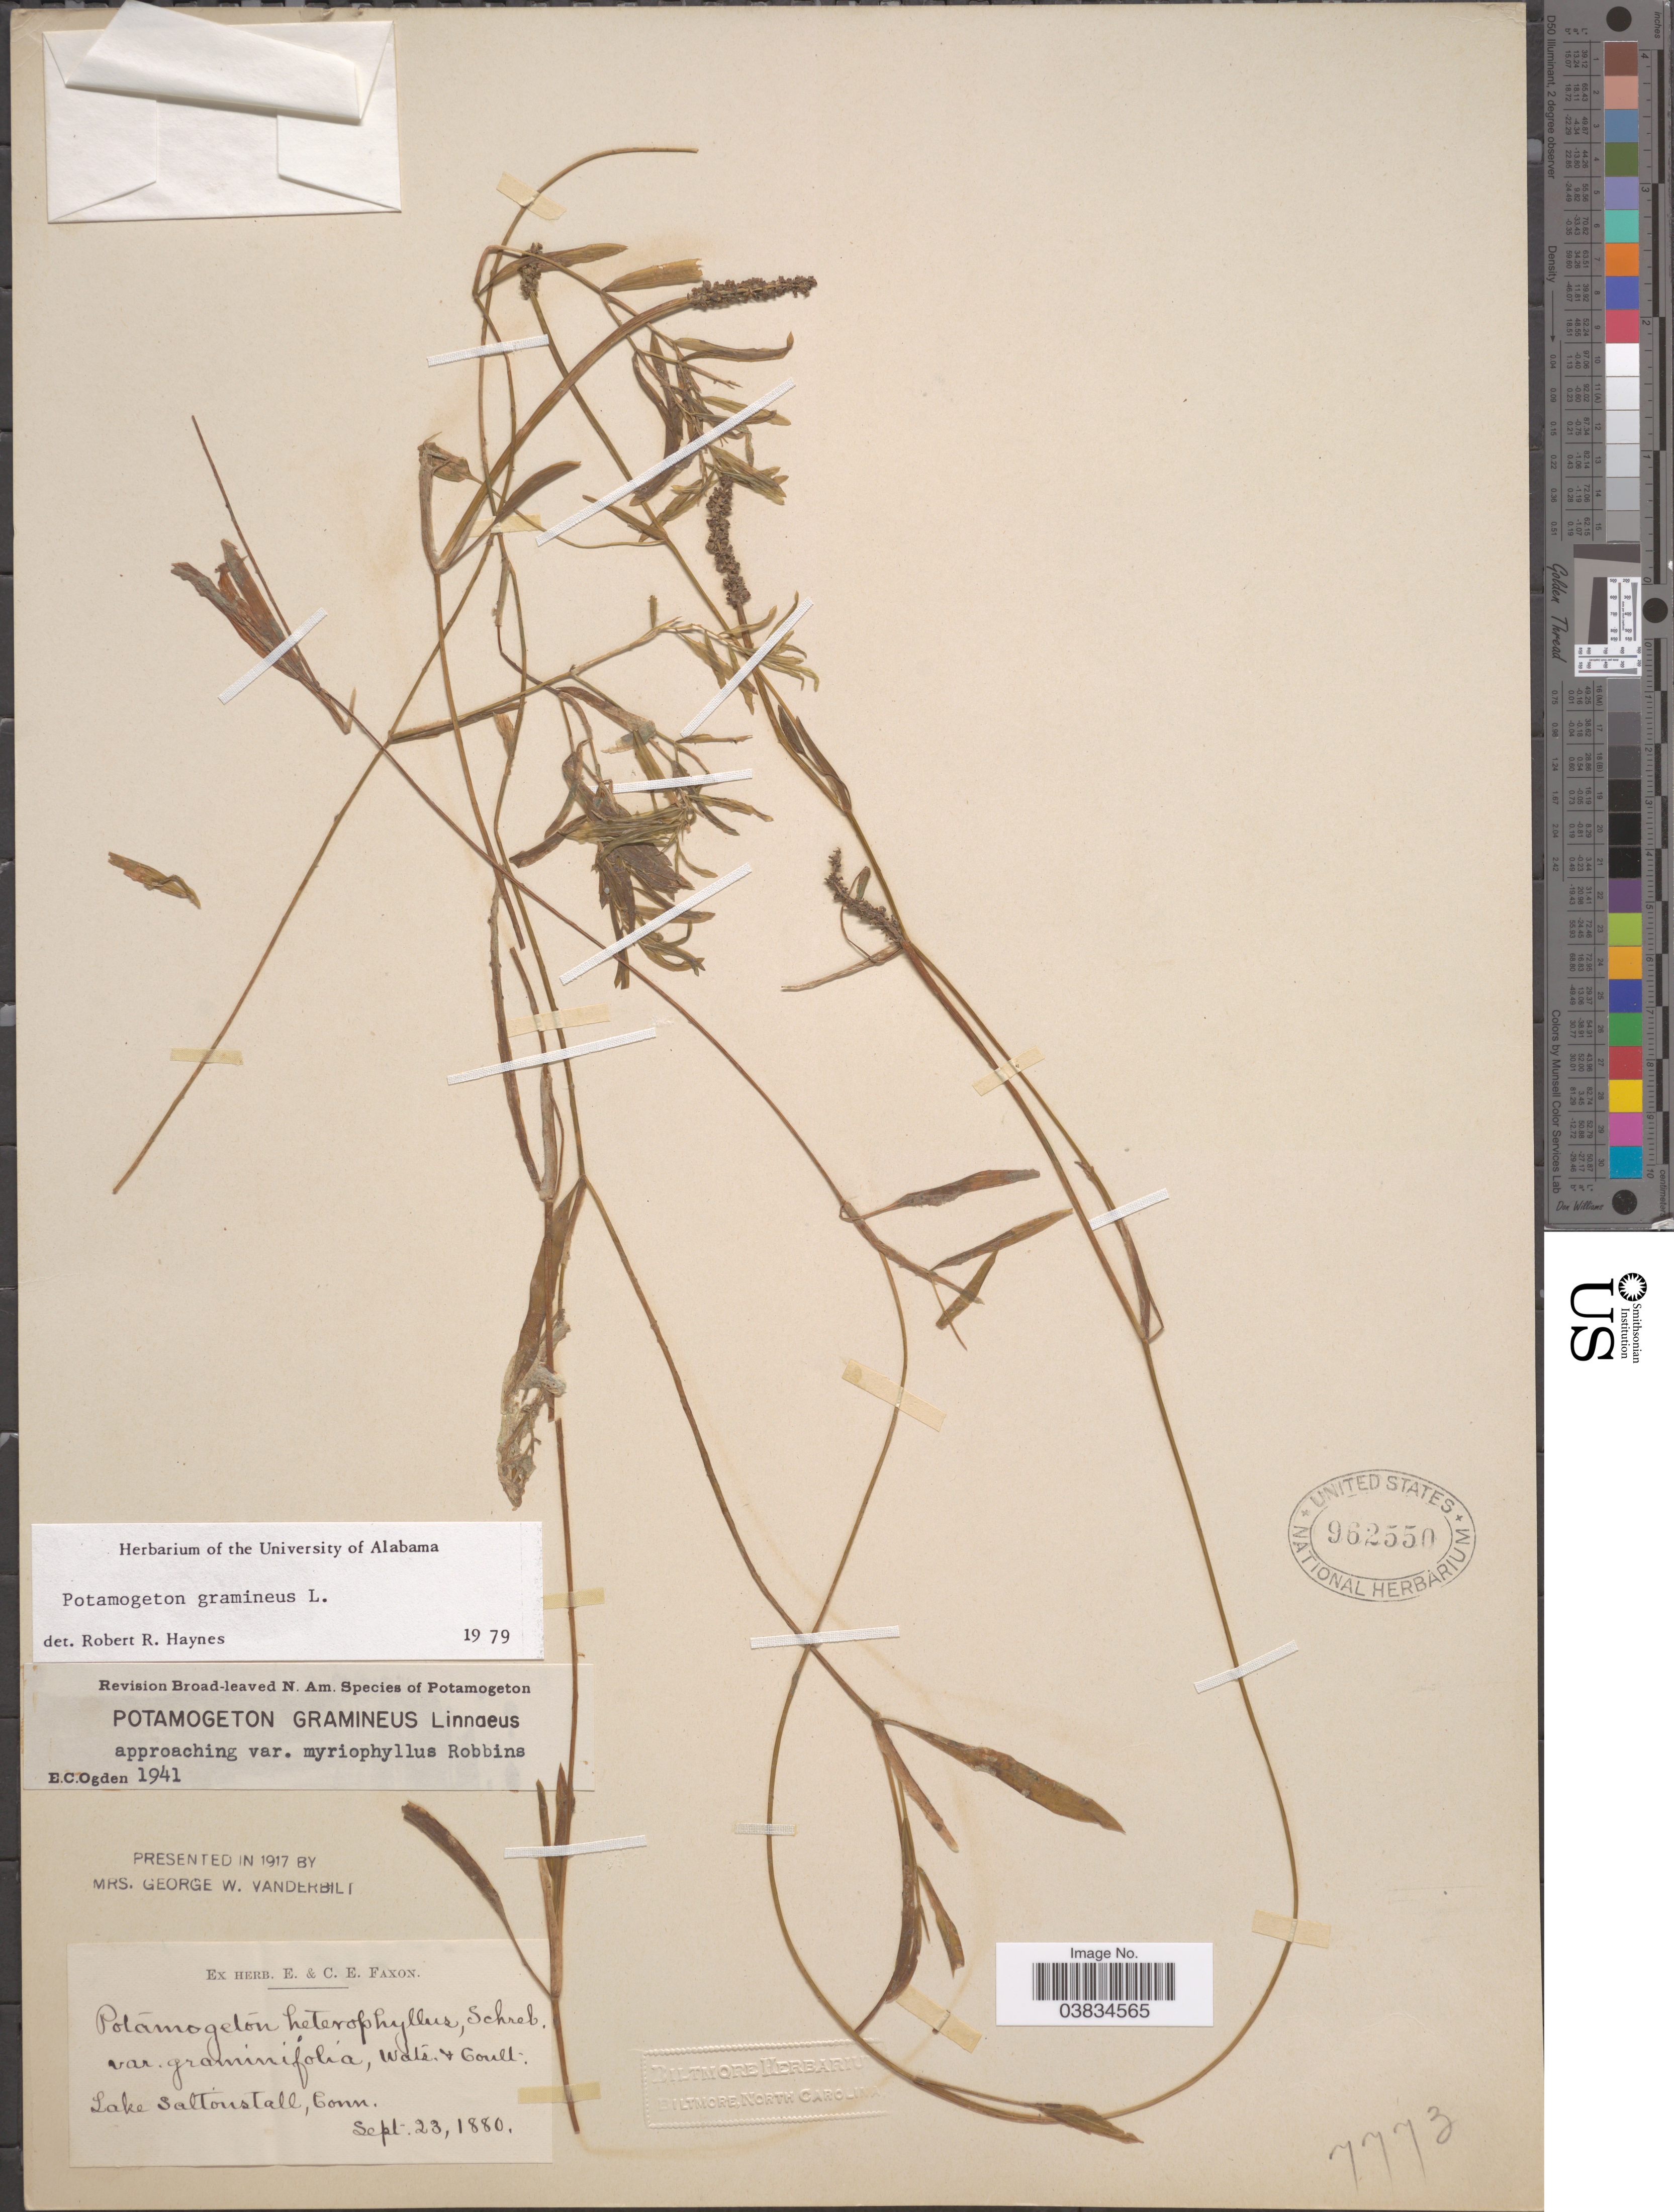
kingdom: Plantae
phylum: Tracheophyta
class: Liliopsida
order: Alismatales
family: Potamogetonaceae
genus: Potamogeton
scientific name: Potamogeton gramineus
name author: L.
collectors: ex herb. E. & C.E. Faxon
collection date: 1880-09-23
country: United States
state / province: Connecticut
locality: Lake Saltonstall.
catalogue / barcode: US 962550